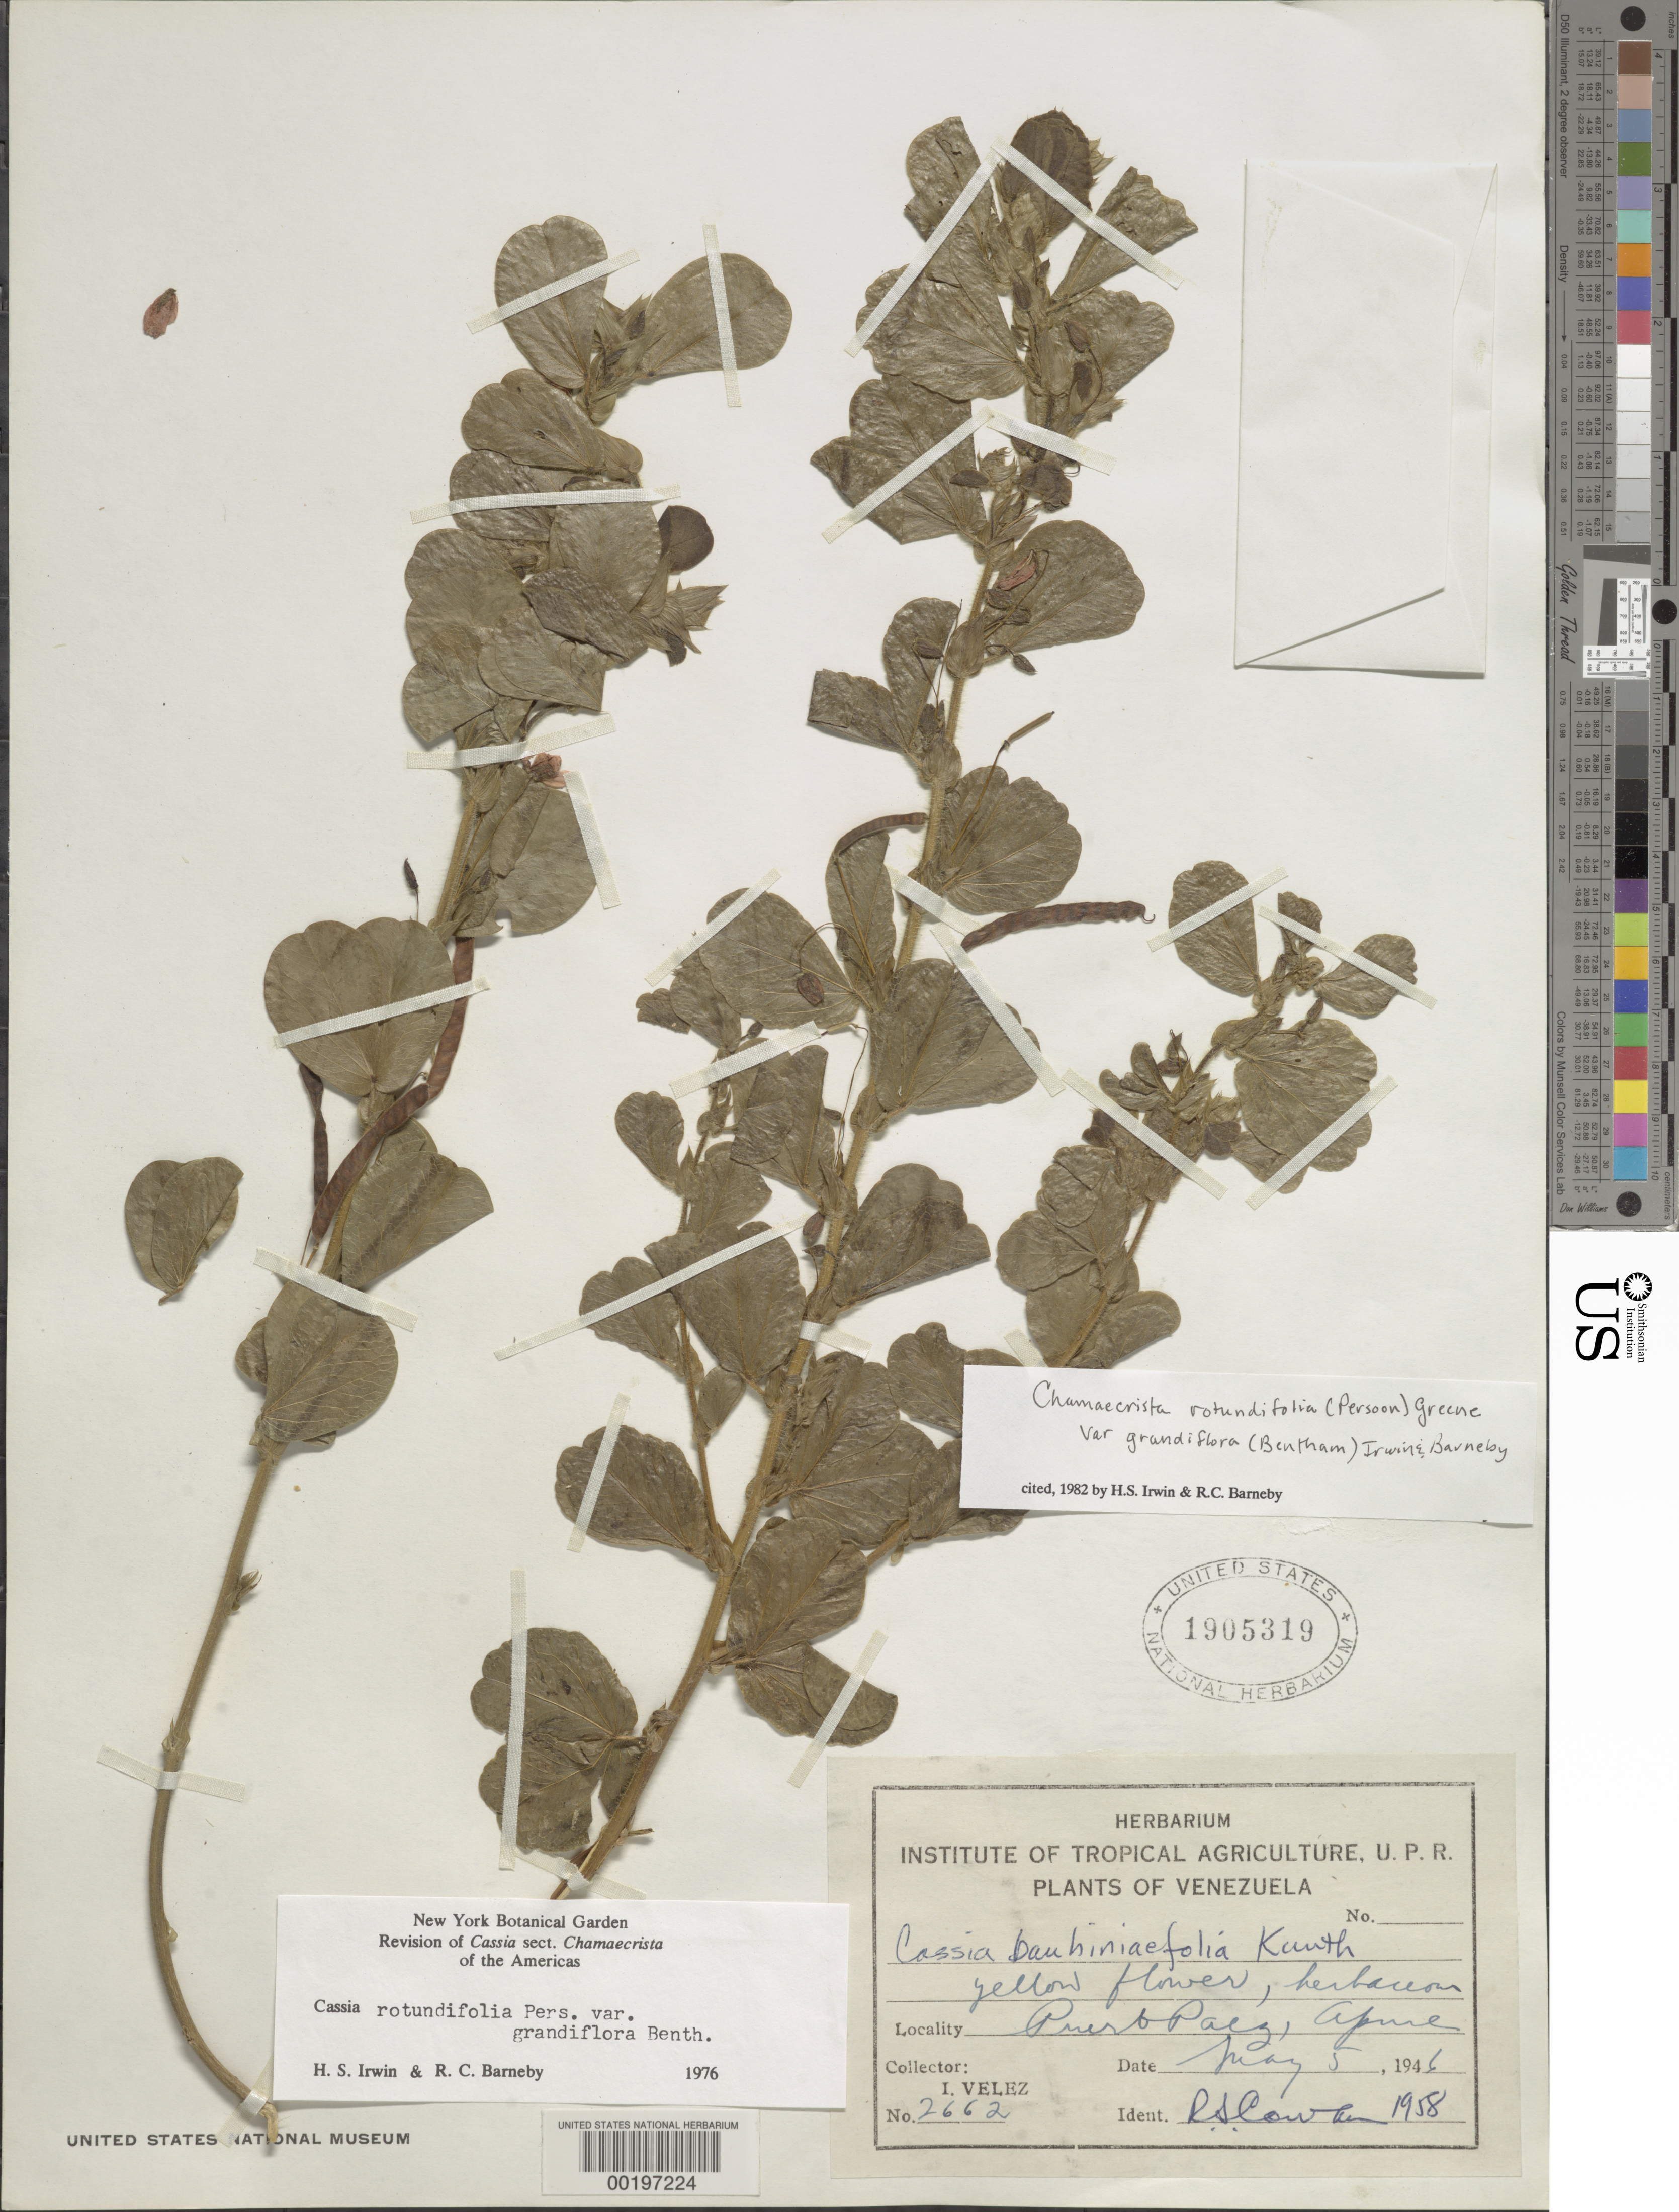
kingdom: Plantae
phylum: Tracheophyta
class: Magnoliopsida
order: Fabales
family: Fabaceae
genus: Chamaecrista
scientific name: Chamaecrista rotundifolia var. grandiflora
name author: (Benth.) H.S. Irwin & Barneby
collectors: I. Velez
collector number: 2662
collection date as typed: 05 May 1946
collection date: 1946-05-05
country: Venezuela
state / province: Apure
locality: Puerto paez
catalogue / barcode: US 1905319